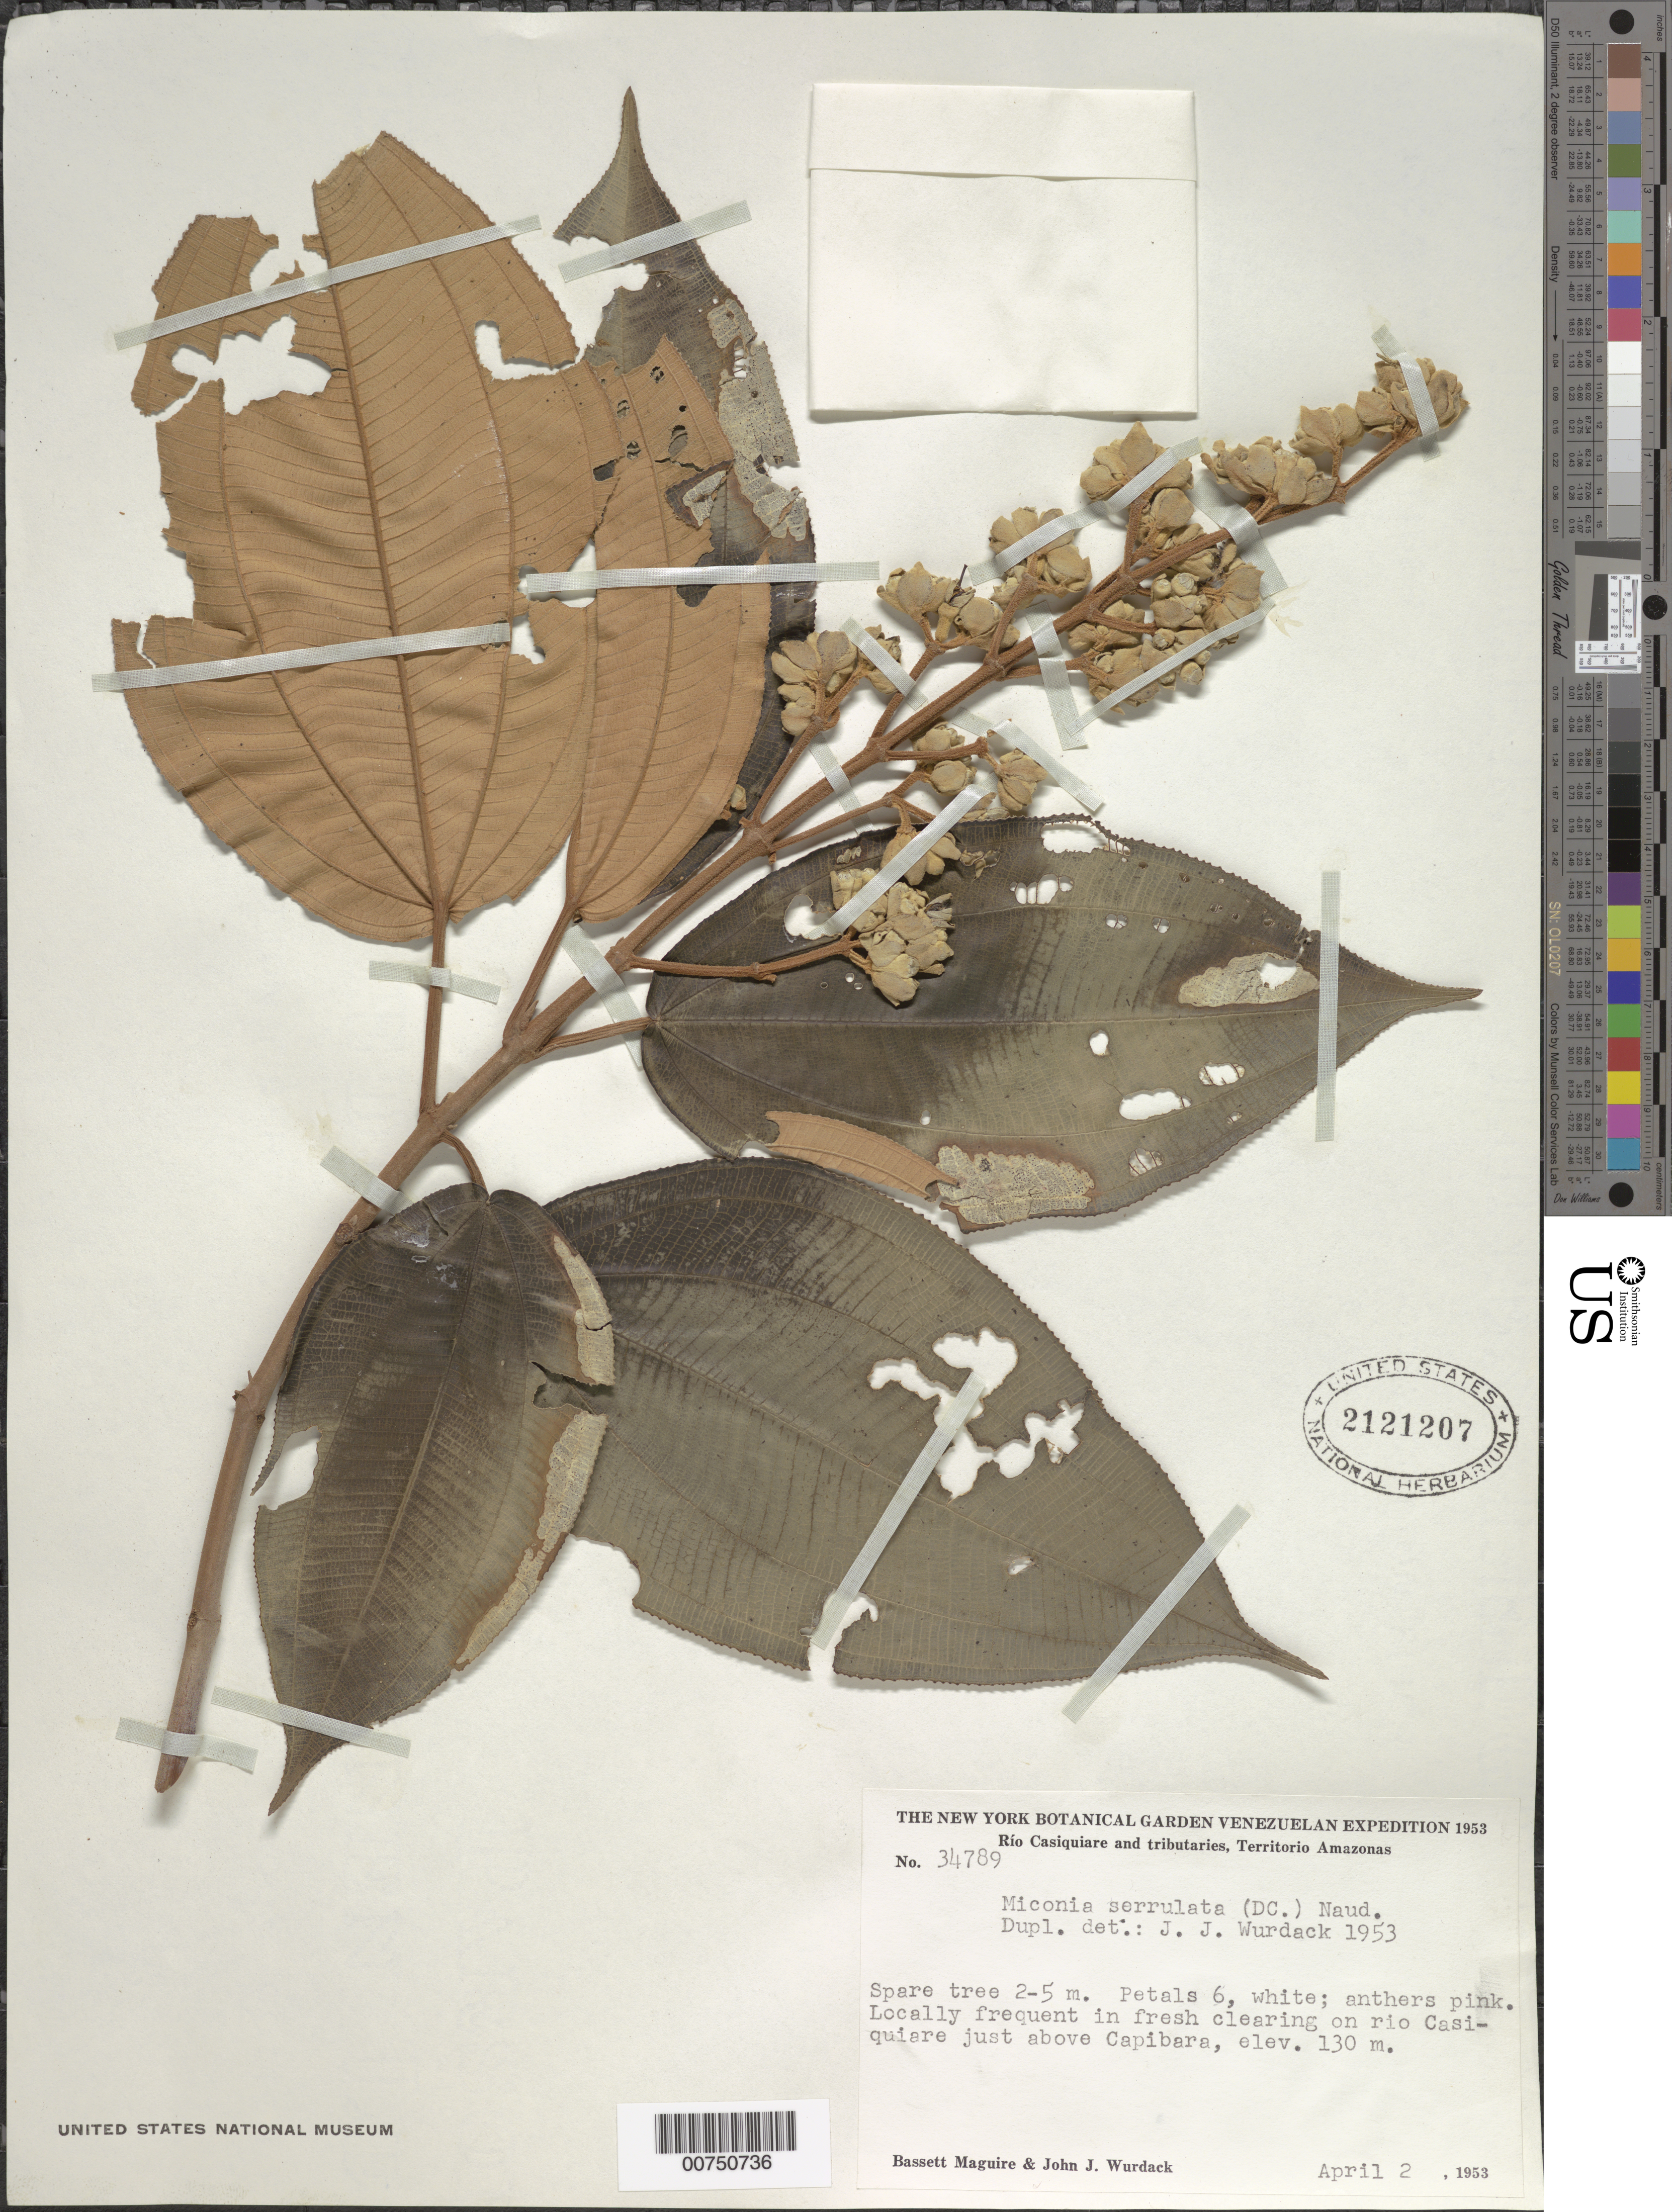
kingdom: Plantae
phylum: Tracheophyta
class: Magnoliopsida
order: Myrtales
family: Melastomataceae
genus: Miconia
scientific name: Miconia serrulata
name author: (DC.) Naudin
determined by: Wurdack, John J., (US), US (UNITED STATES)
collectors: B. Maguire & J. J. Wurdack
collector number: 34789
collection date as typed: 2-Apr-53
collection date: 1953-04-02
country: Venezuela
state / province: Amazonas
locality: Río Casiquiare, just above Capibara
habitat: Fresh clearing on river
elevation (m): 130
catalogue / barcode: US 2121207